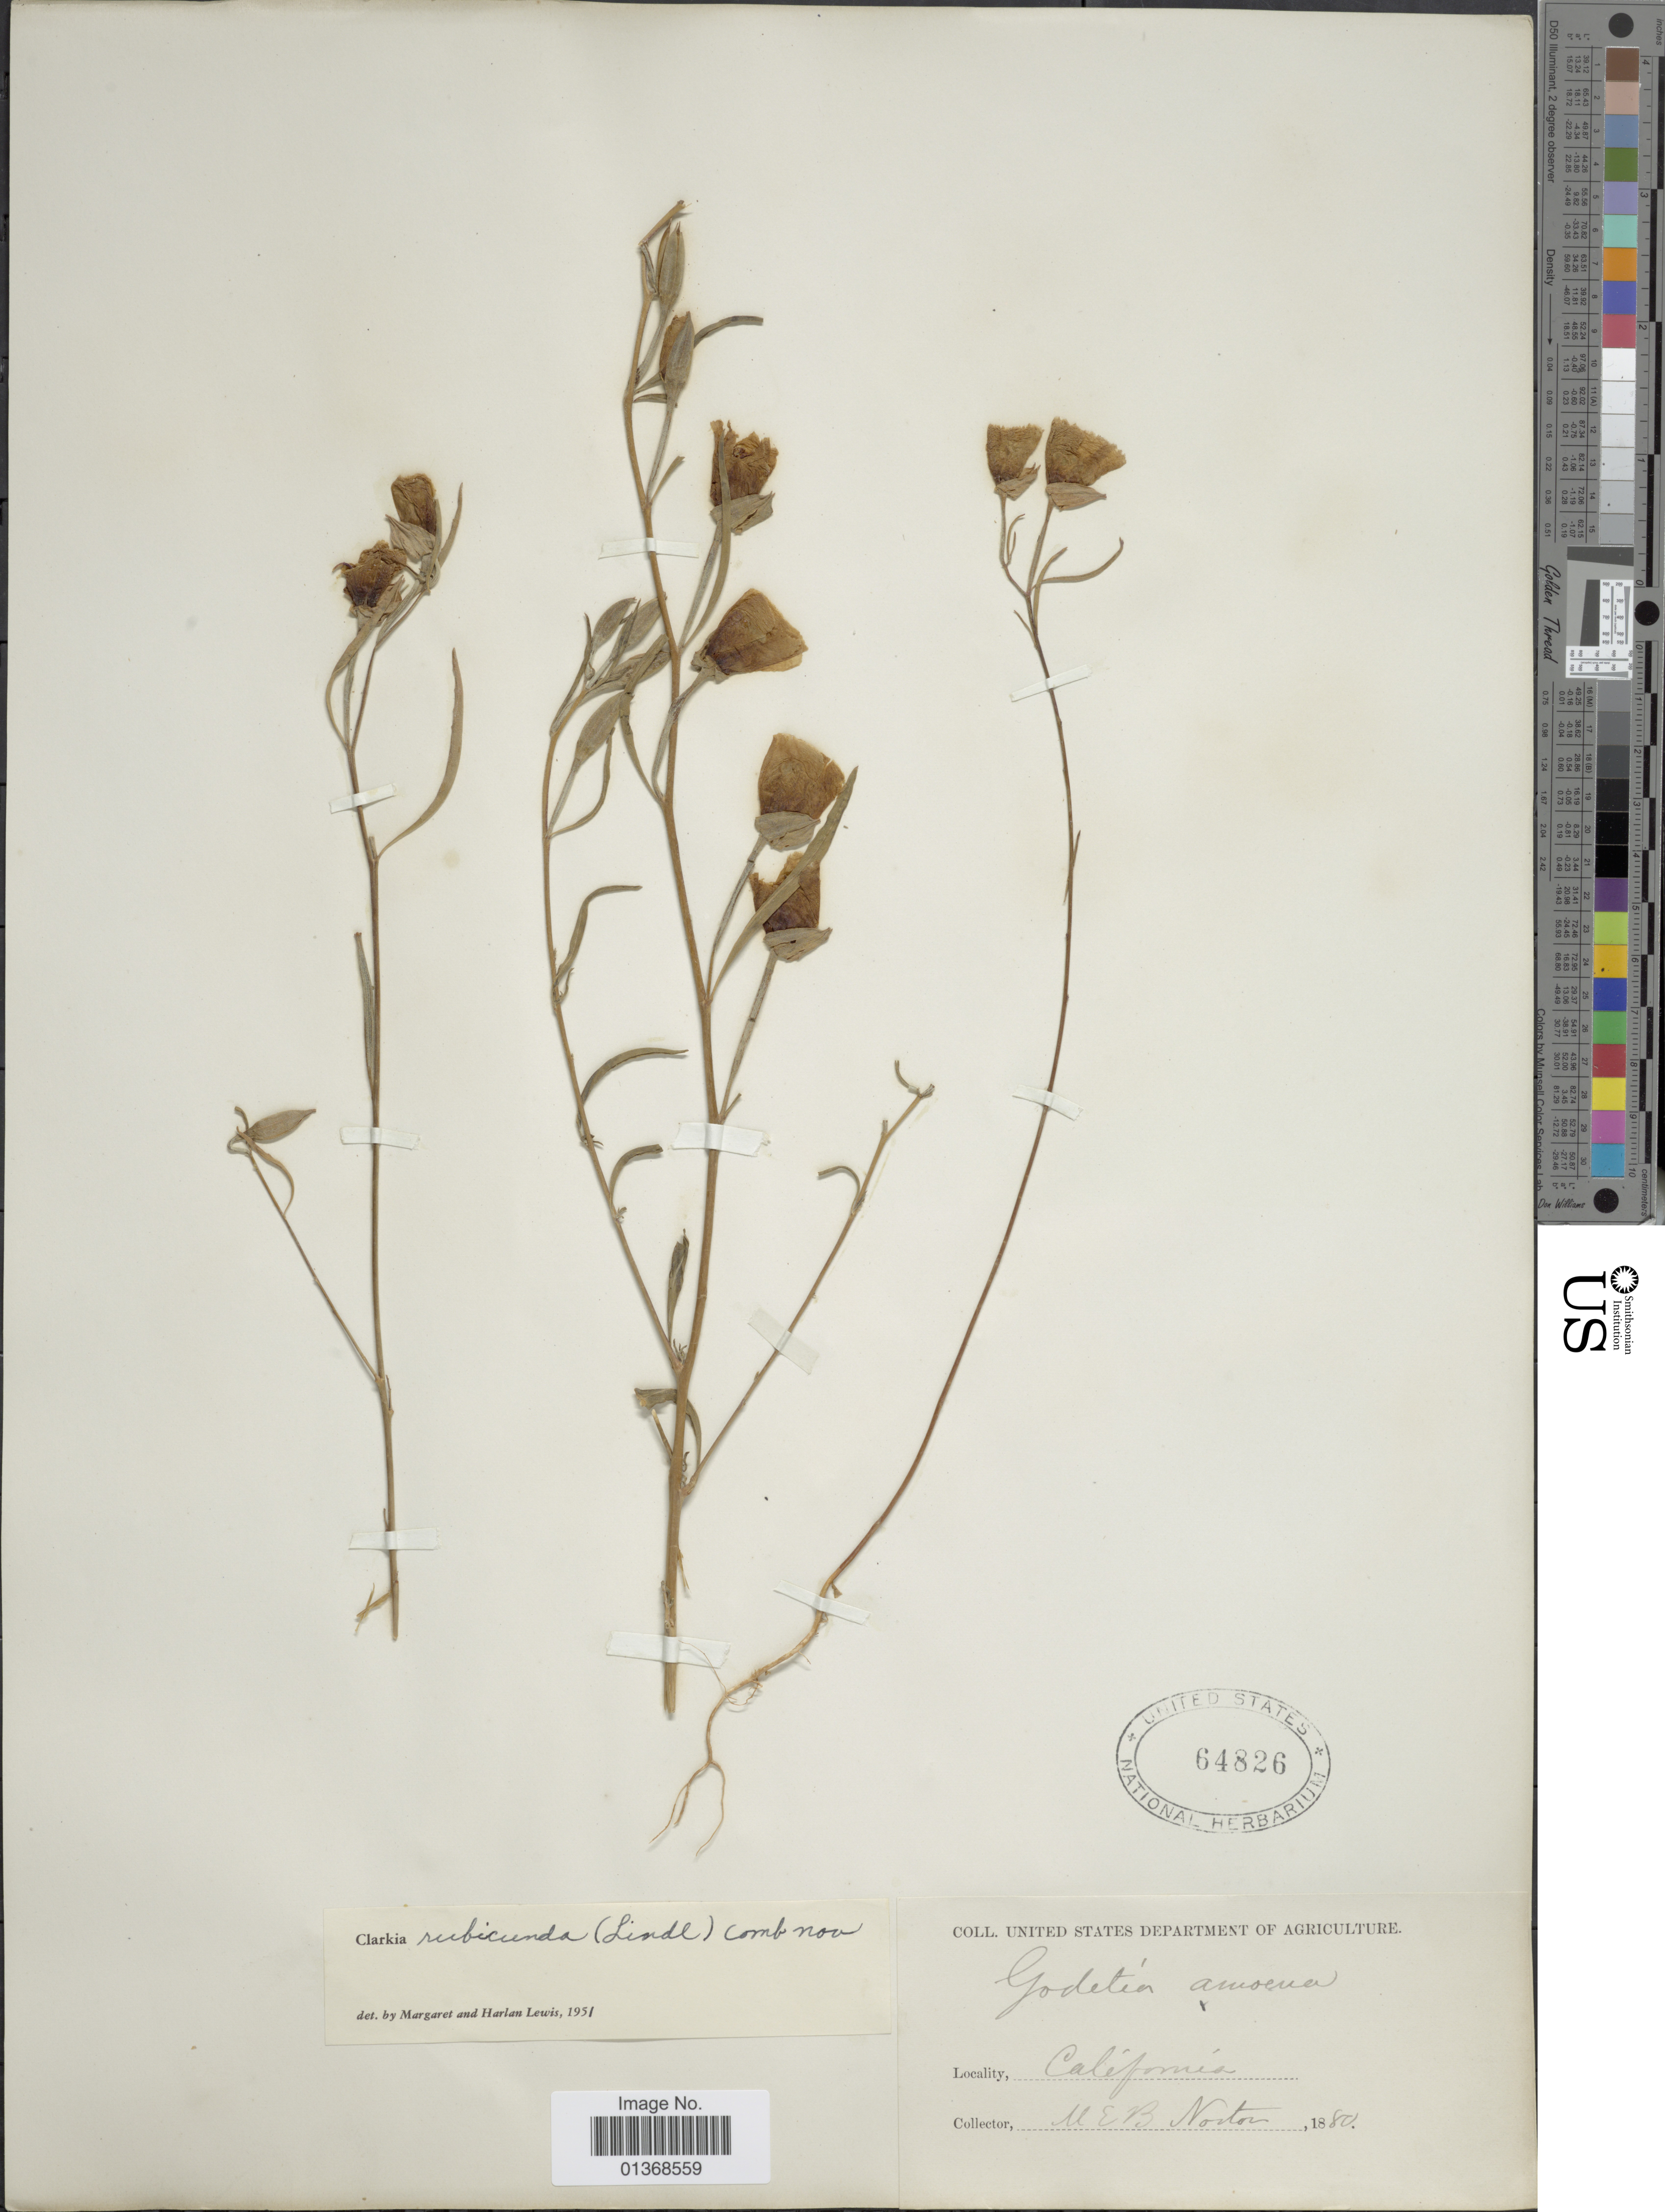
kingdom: Plantae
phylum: Tracheophyta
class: Magnoliopsida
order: Myrtales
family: Onagraceae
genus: Clarkia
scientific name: Clarkia rubicunda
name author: (Lindl.) F. H. Lewis & M.R. Lewis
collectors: M. Norton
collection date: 1880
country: United States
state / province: California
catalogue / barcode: US 64826